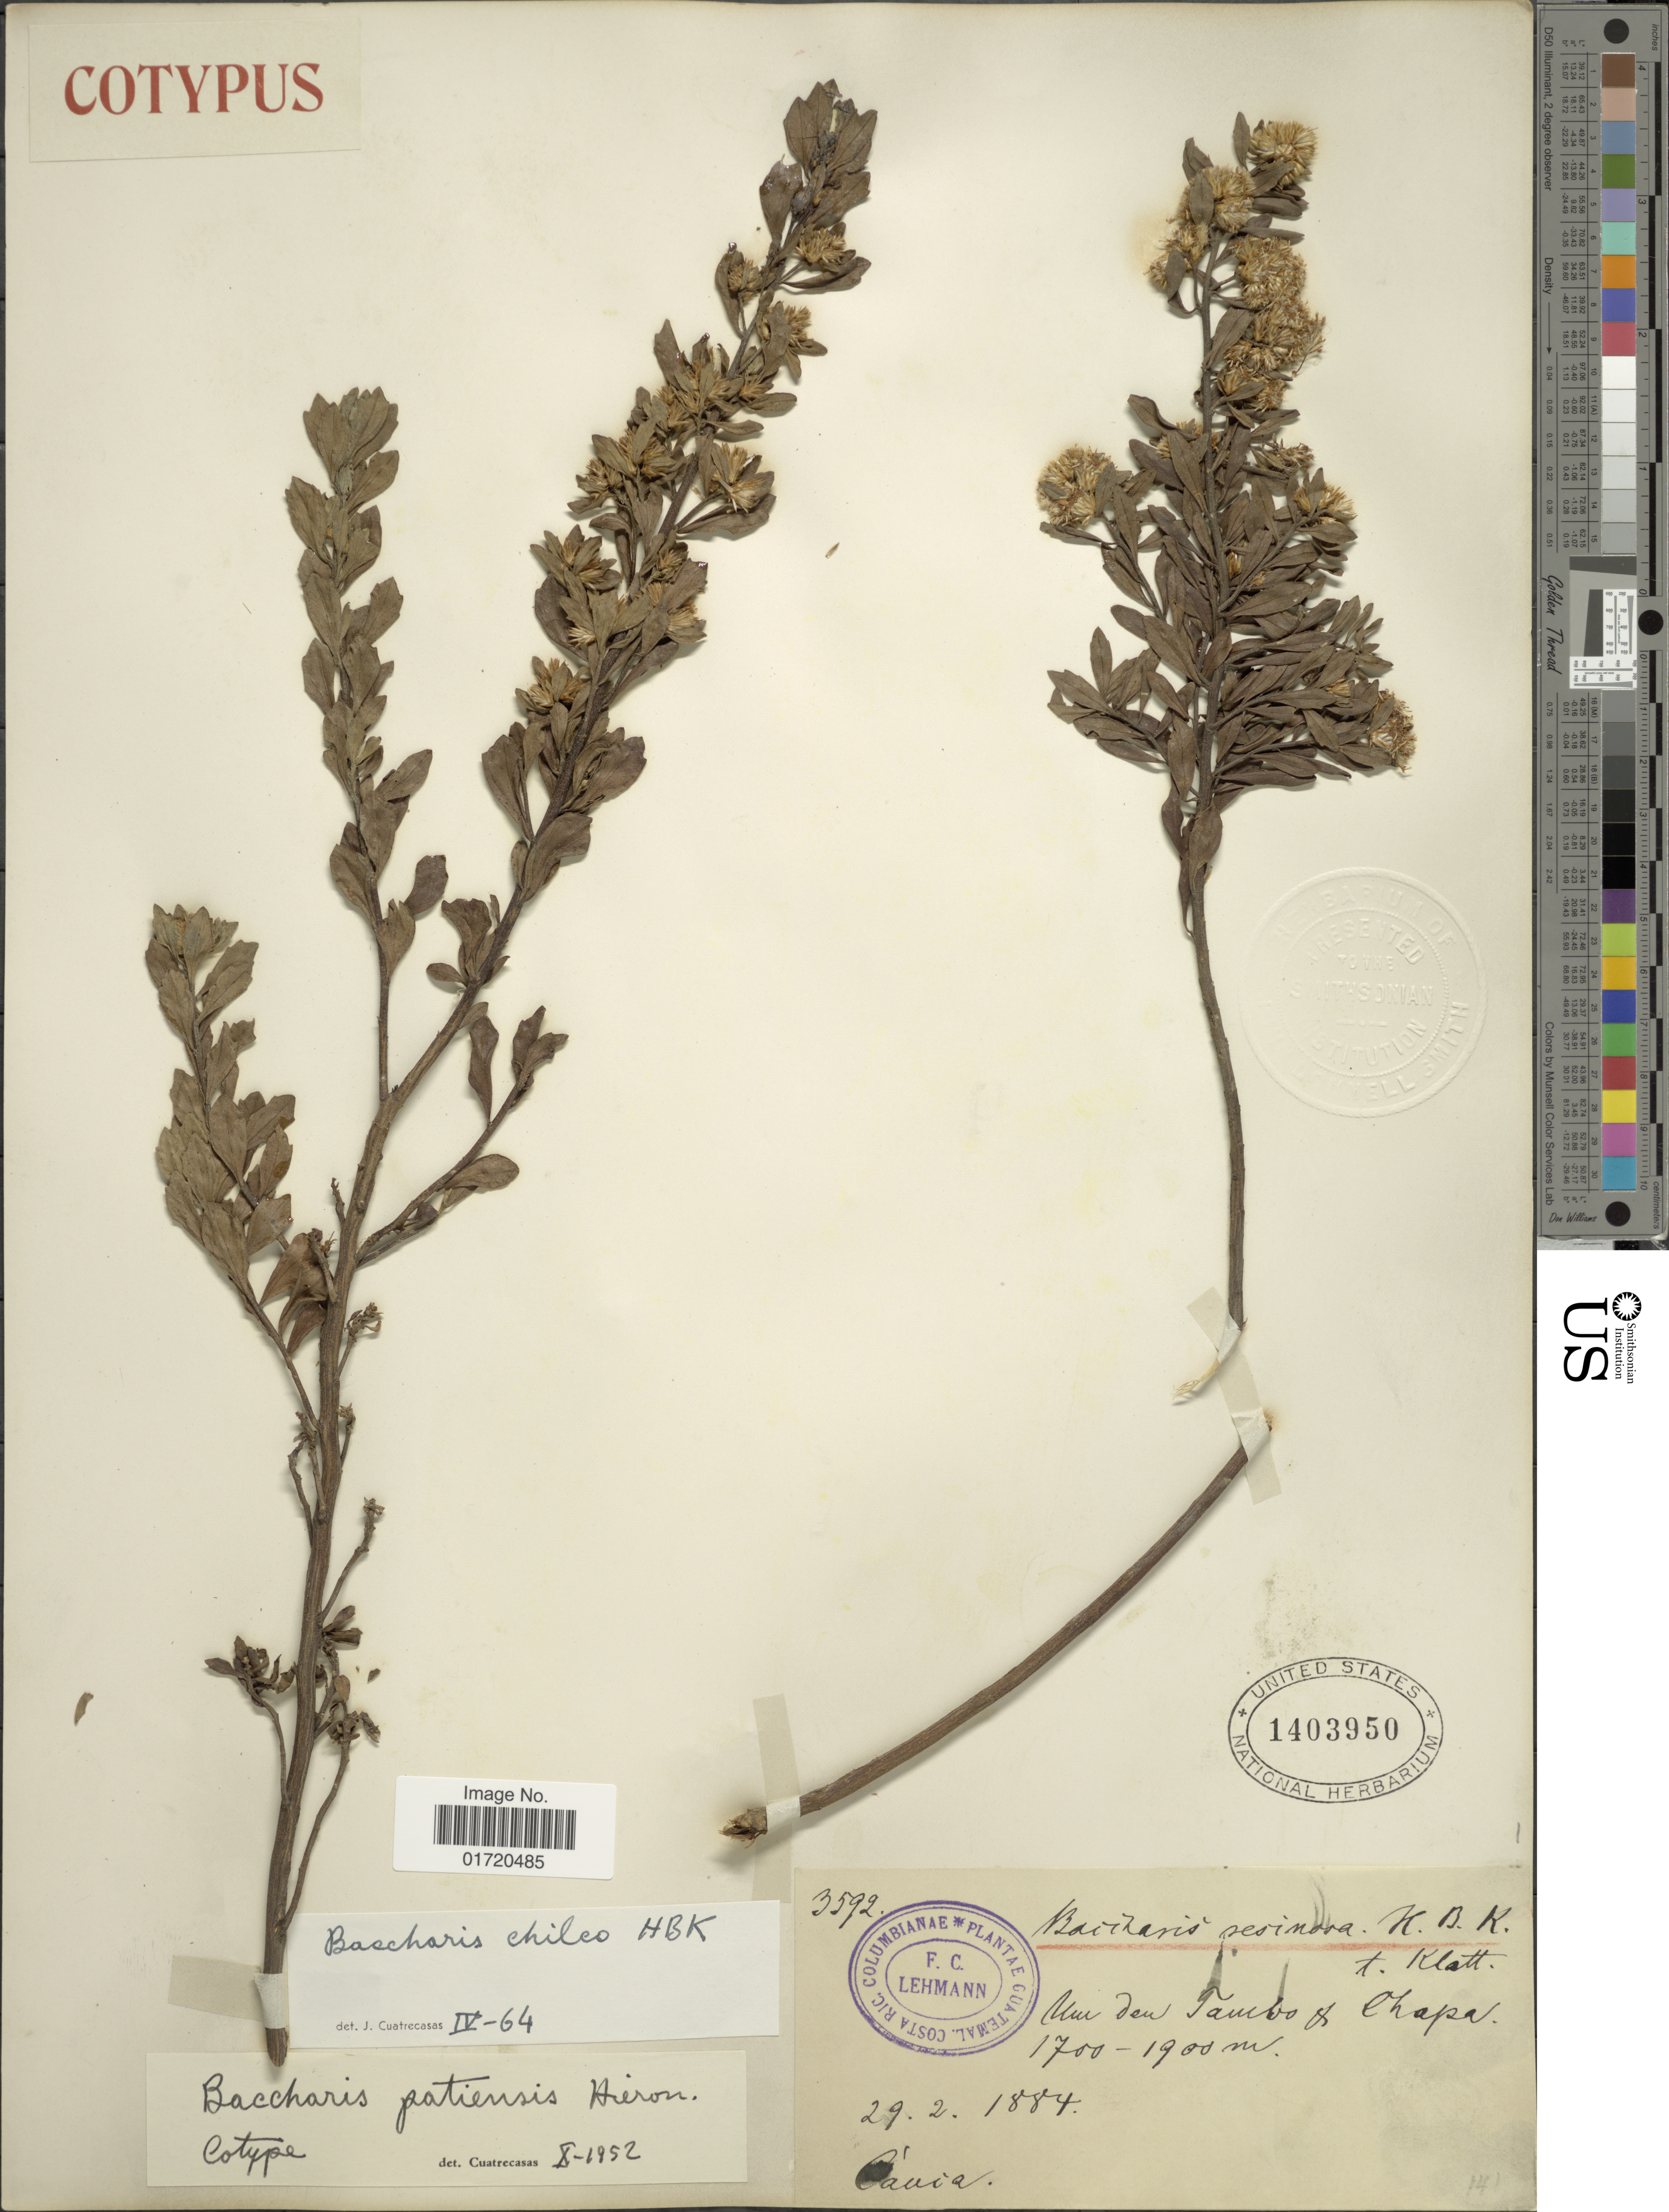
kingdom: Plantae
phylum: Tracheophyta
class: Magnoliopsida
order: Asterales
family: Asteraceae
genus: Baccharis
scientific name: Baccharis chilco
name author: Kunth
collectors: F. C. Lehmann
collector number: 3592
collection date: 1884-05-29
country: Vietnam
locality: Un den Tambo & Chapa.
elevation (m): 1700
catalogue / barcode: US 1403950